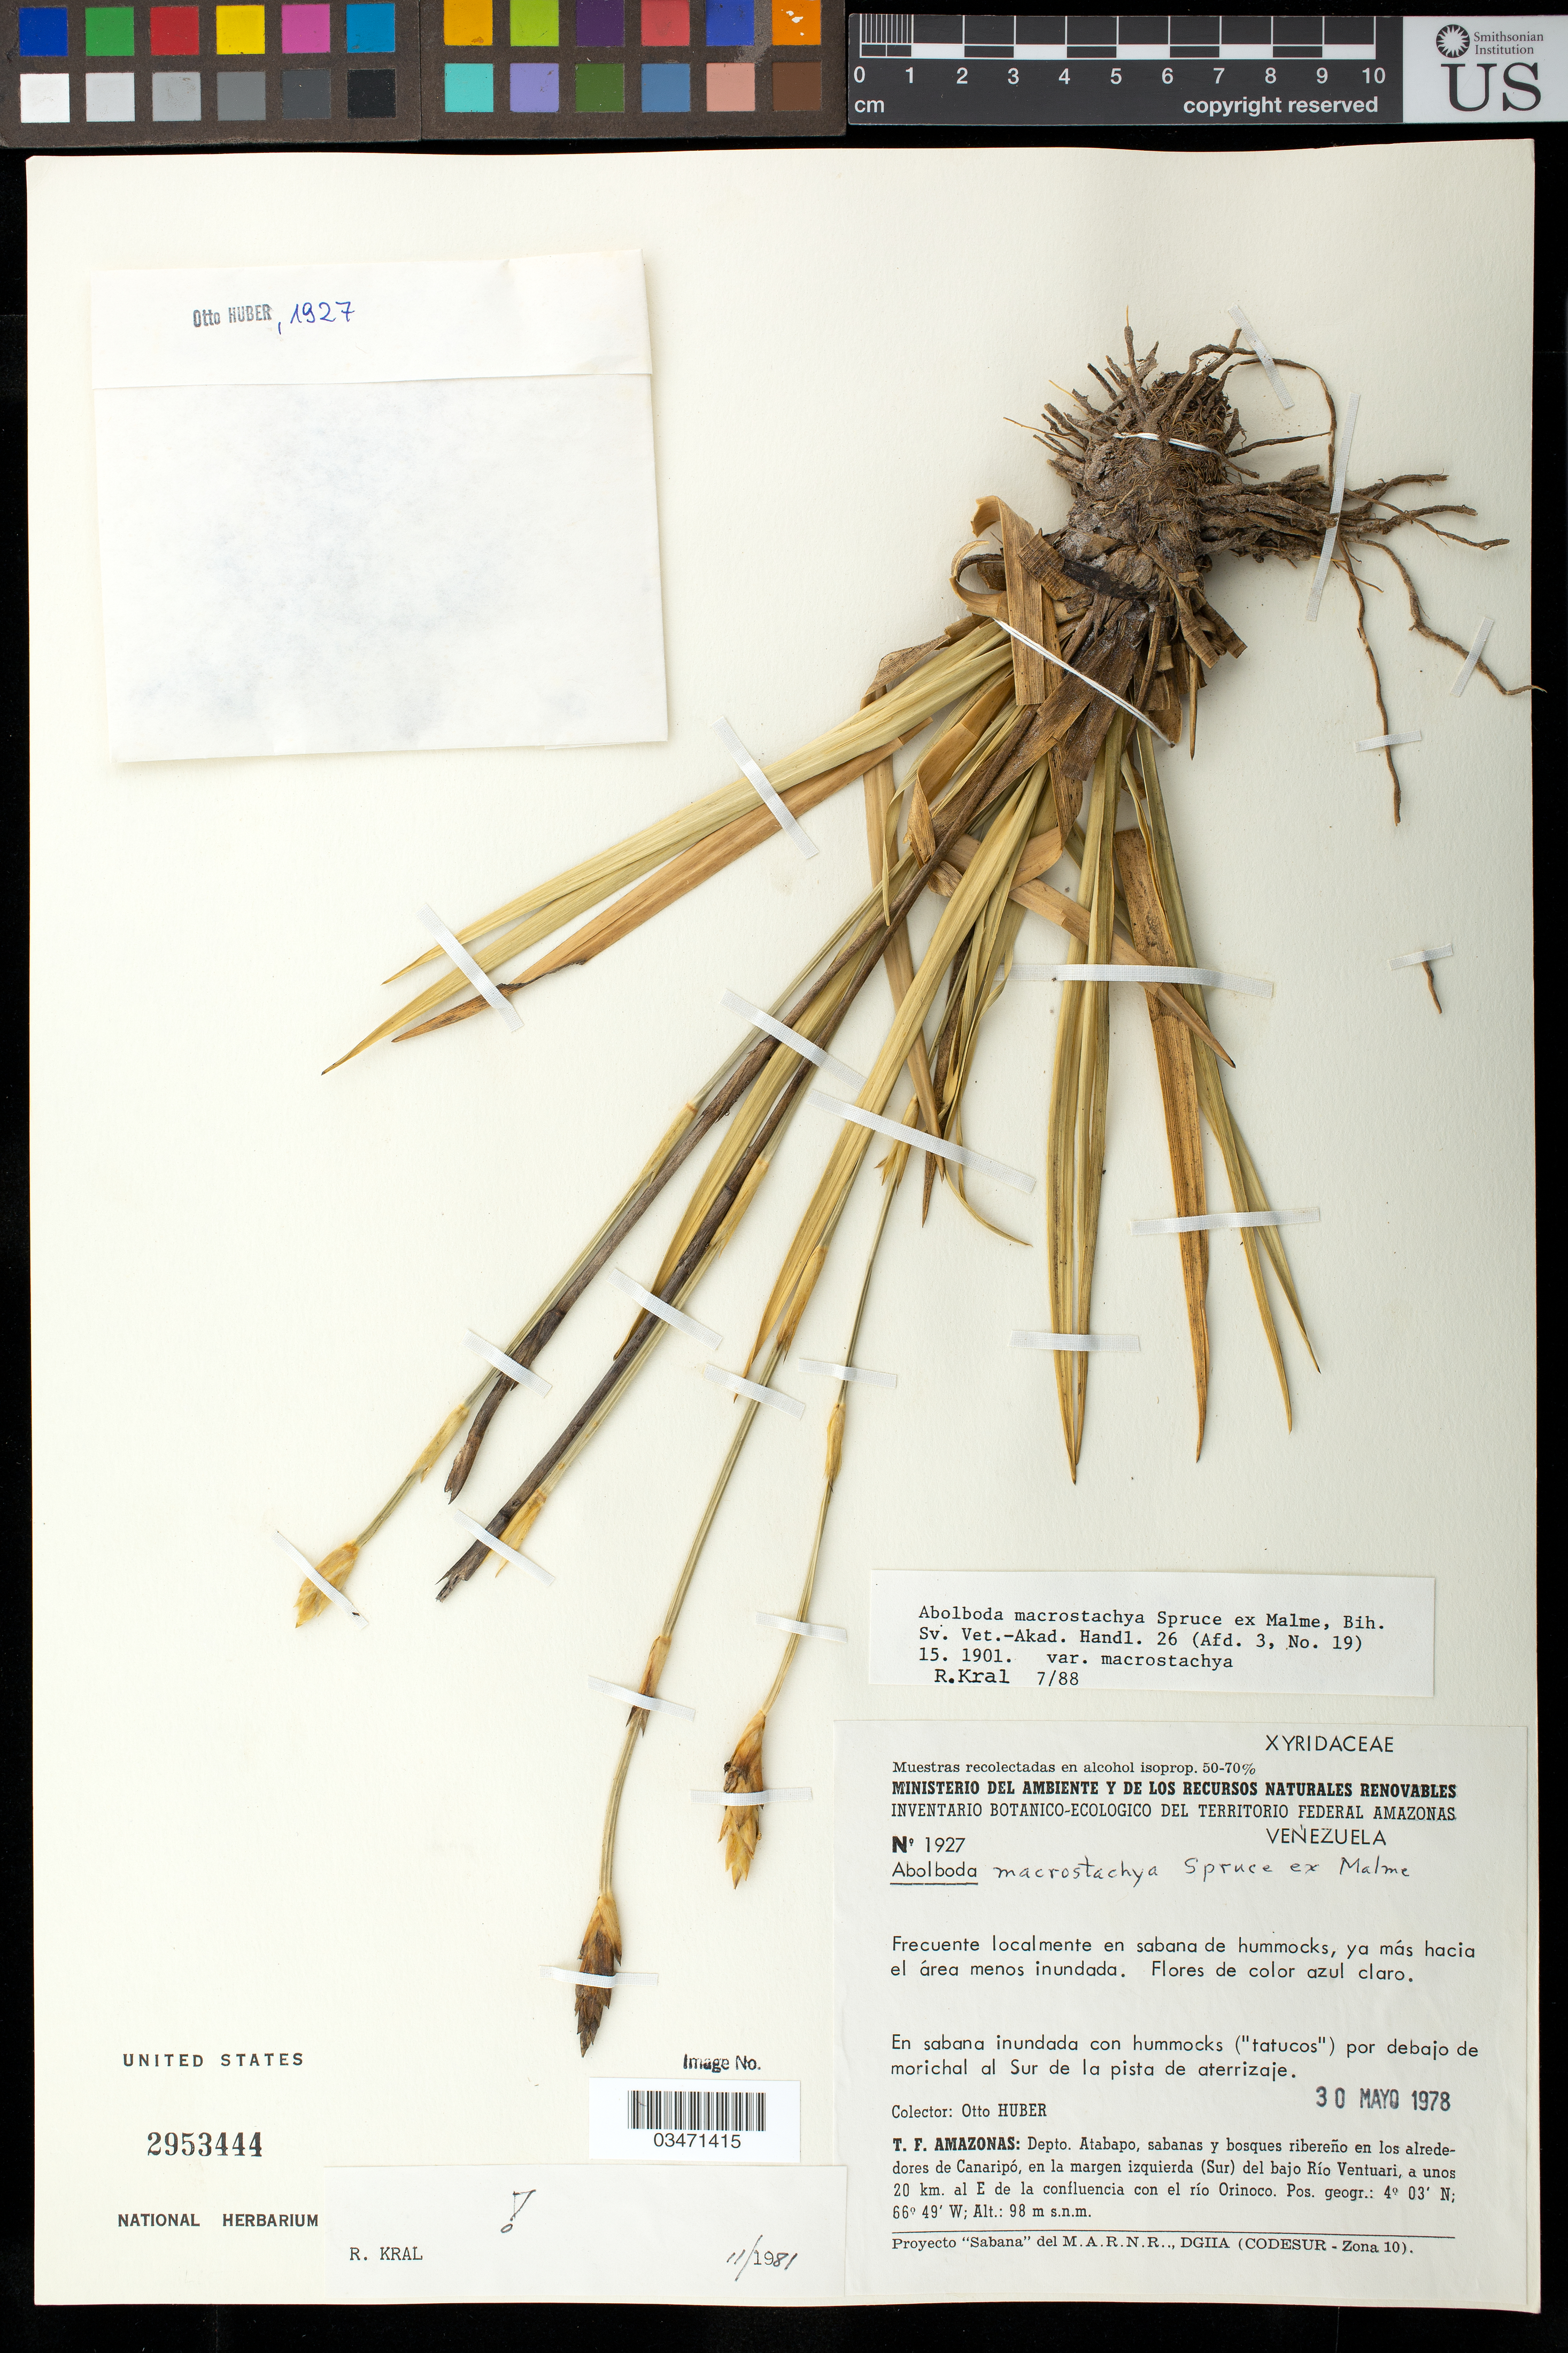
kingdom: Plantae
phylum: Tracheophyta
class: Liliopsida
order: Poales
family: Xyridaceae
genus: Abolboda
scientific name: Abolboda macrostachya var. macrostachya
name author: Spruce ex Malme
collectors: O. Huber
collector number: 1927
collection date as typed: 30-May-78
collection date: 1978-05-30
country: Venezuela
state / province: Amazonas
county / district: Atabapo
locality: Canaripó, S del Bajo Río Ventuari, 20 km E de la confluencia con el Río Orinoco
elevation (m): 98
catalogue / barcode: US 2953444